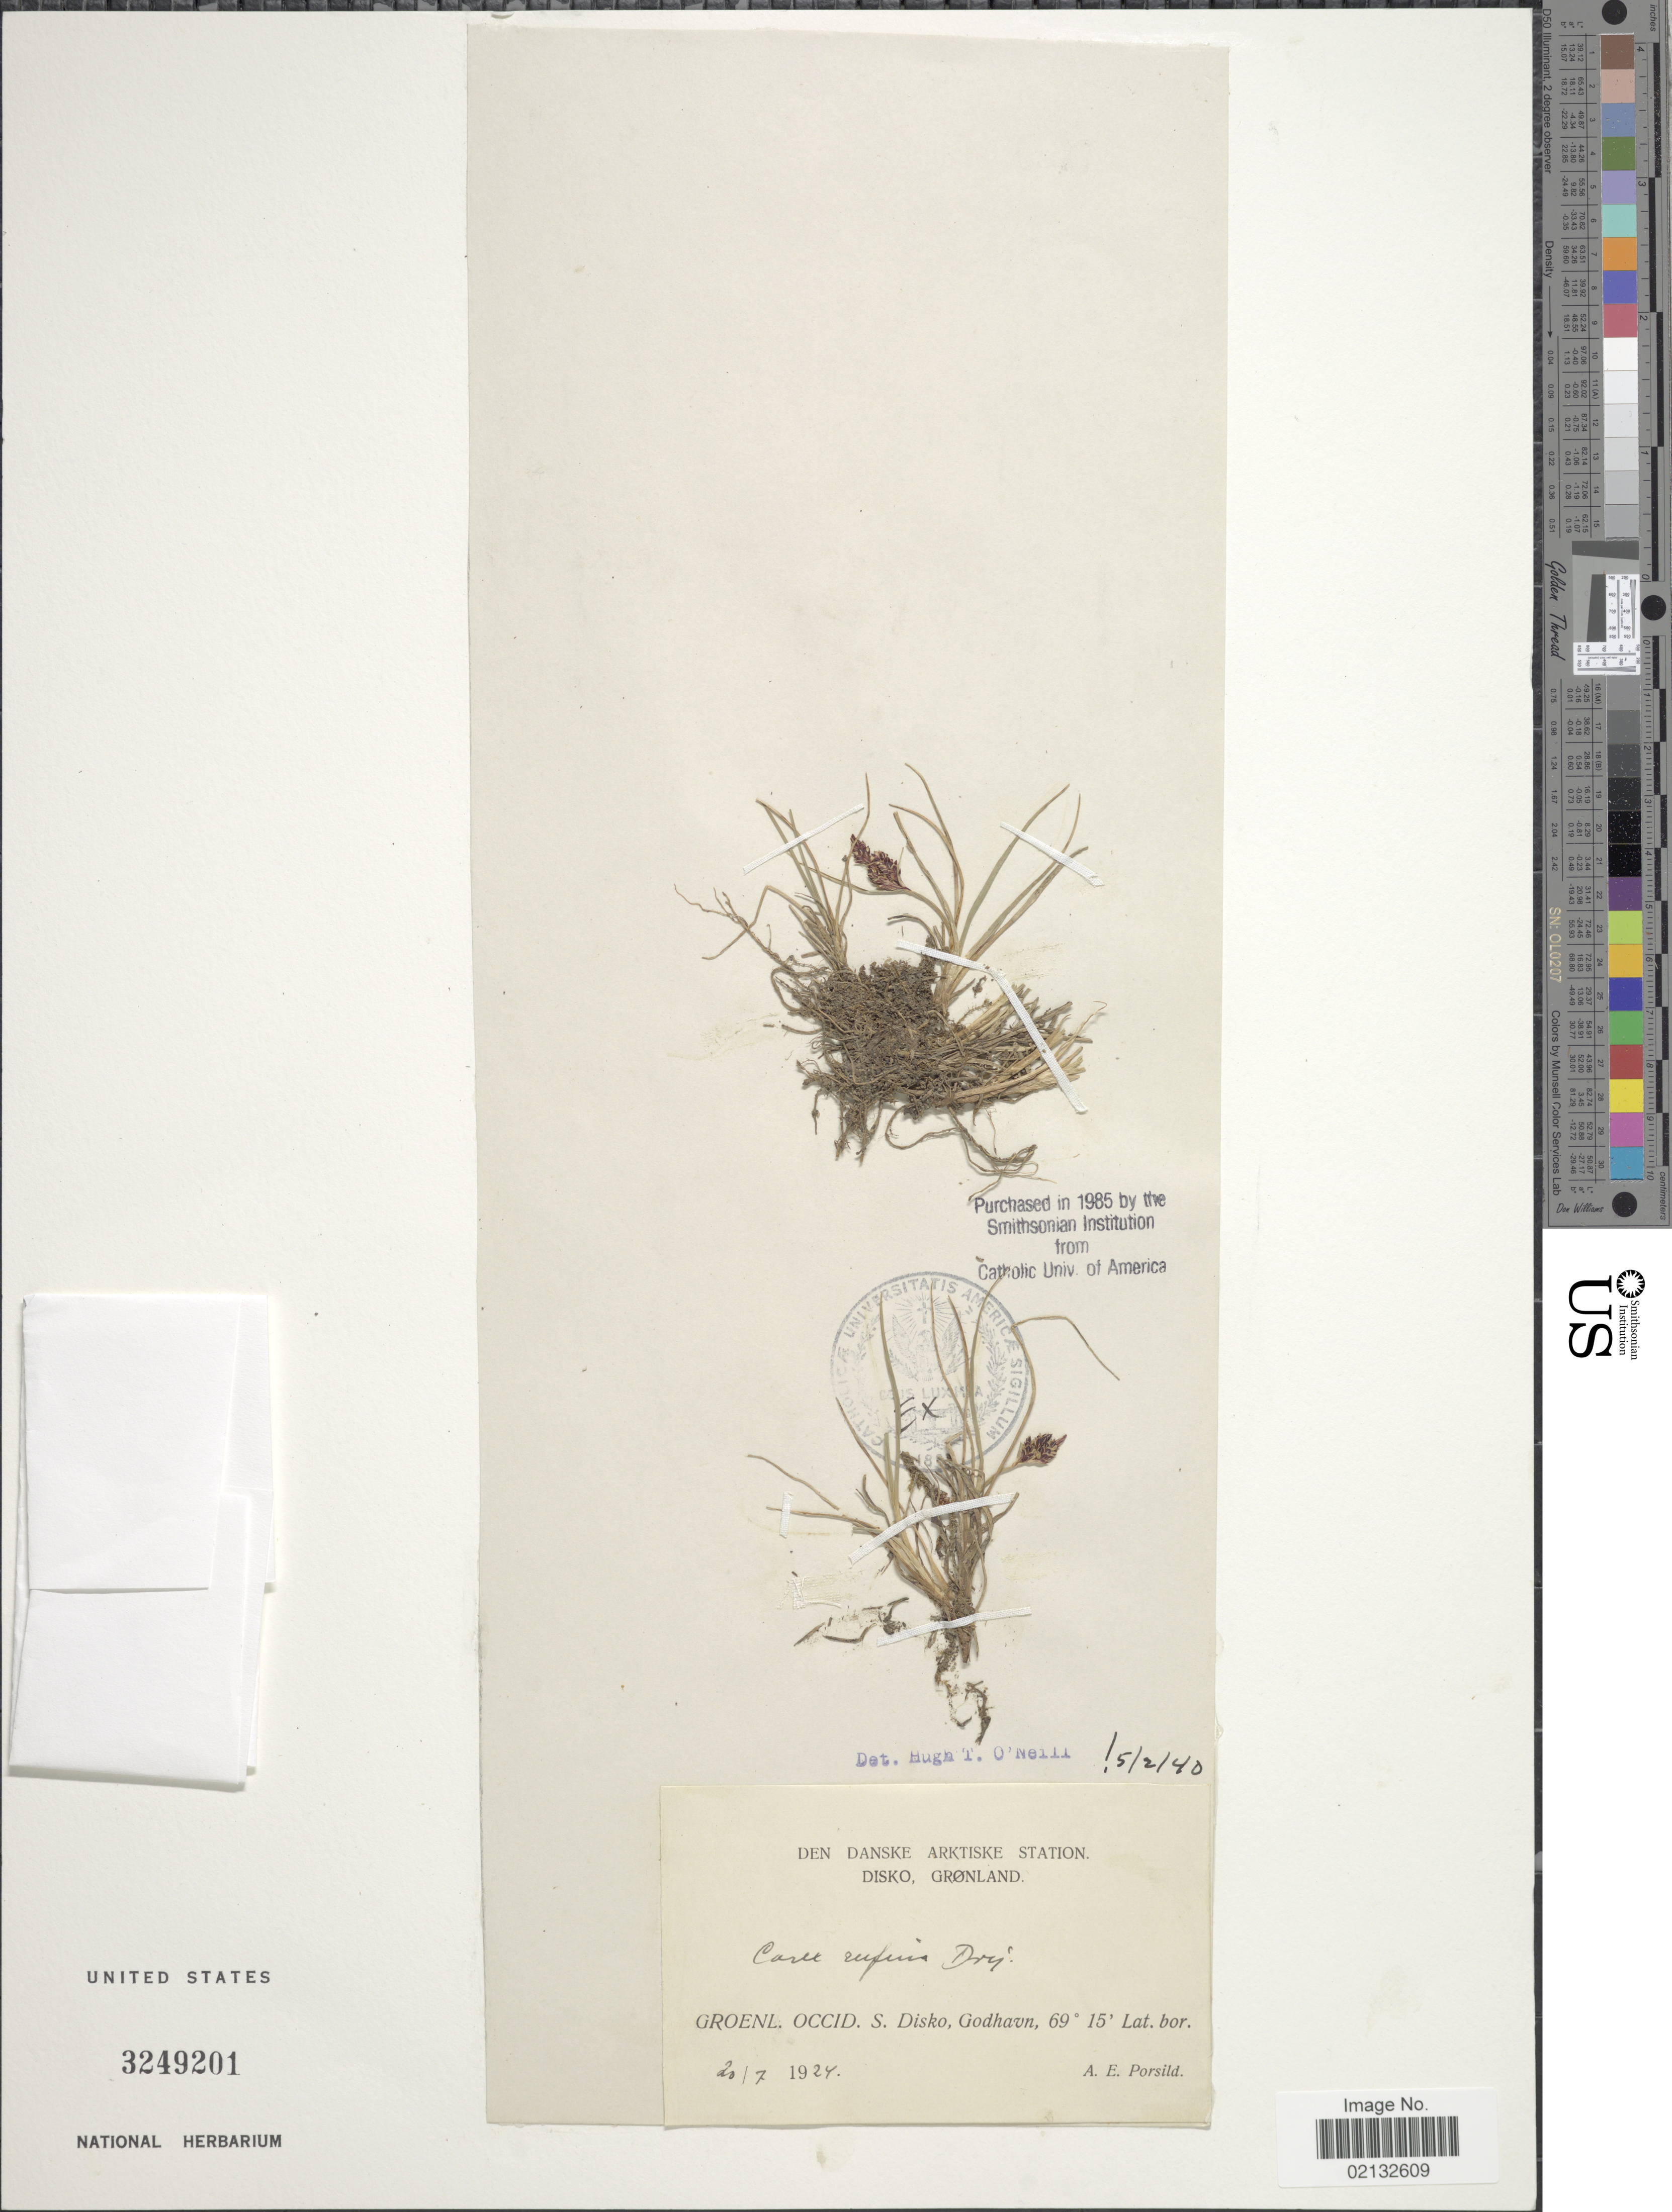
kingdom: Plantae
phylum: Tracheophyta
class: Liliopsida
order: Poales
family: Cyperaceae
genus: Carex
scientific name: Carex rufina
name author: Drejer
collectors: A. E. Porsild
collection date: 1924-07-20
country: Greenland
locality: Groenl. Occid. S. Disko, Godhavn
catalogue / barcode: US 3249201